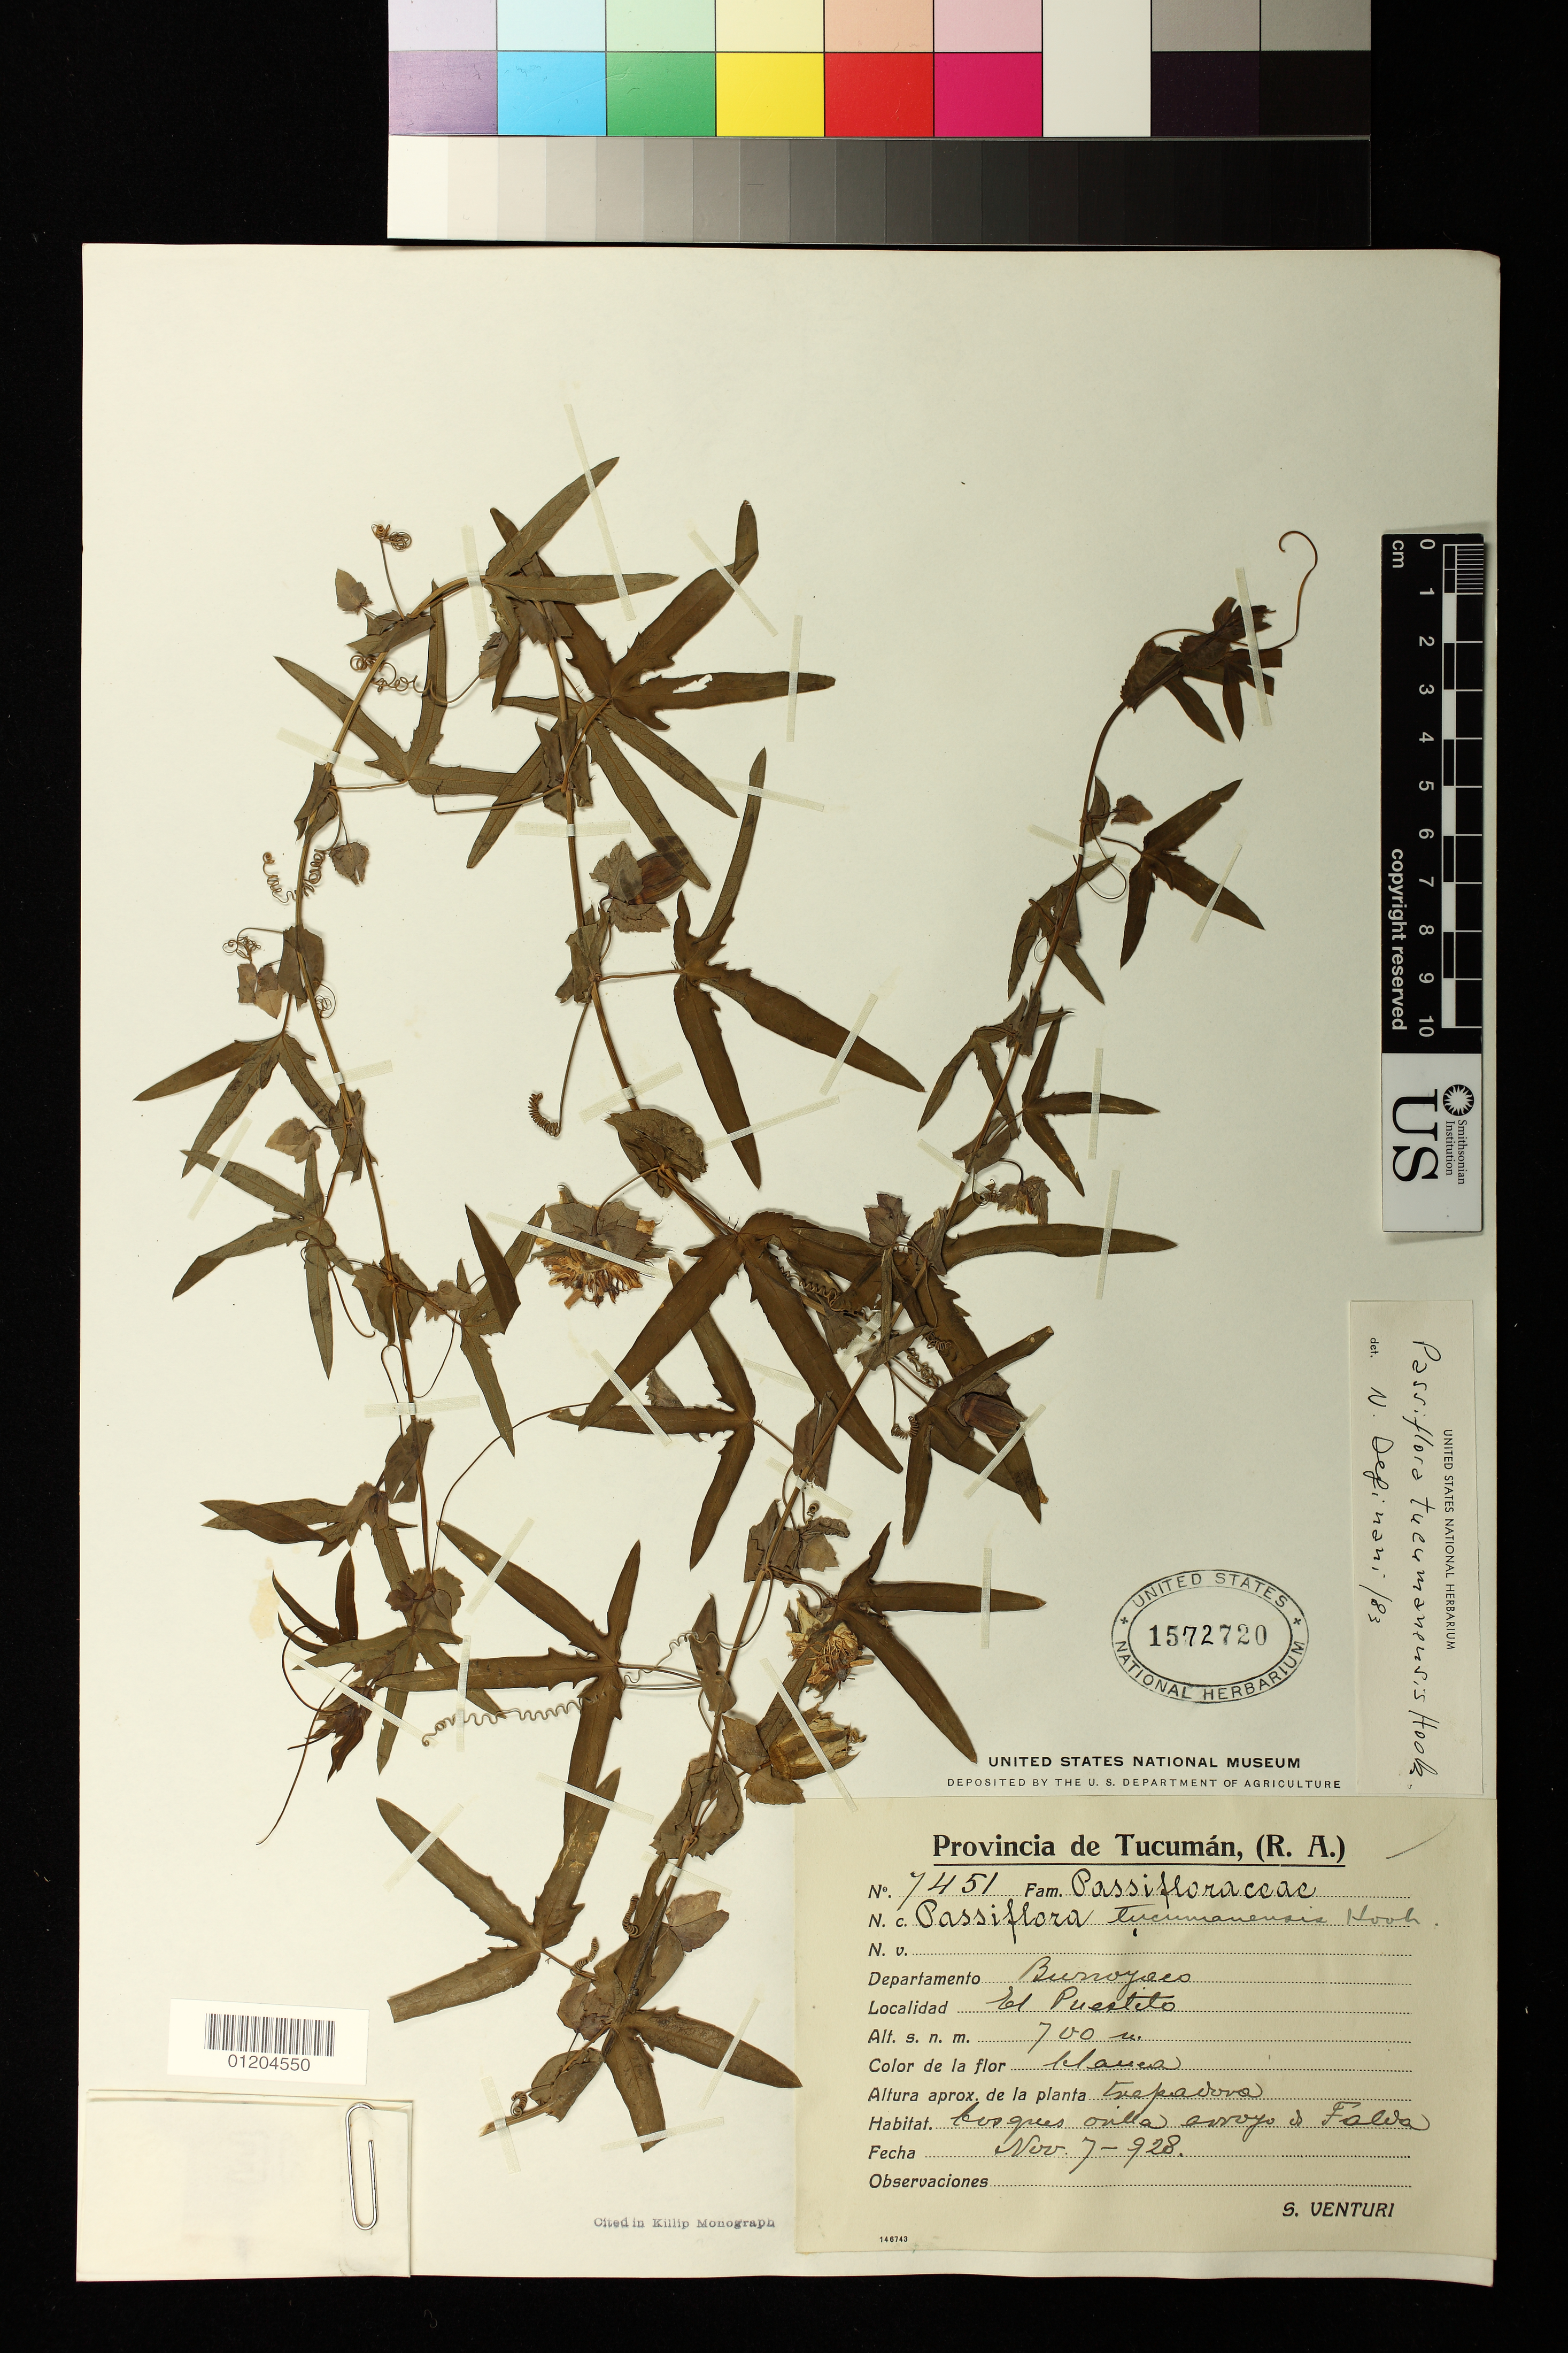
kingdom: Plantae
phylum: Tracheophyta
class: Magnoliopsida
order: Malpighiales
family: Passifloraceae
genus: Passiflora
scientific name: Passiflora tucumanensis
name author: Hook.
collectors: S. Venturi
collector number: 7451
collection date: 1928-11-07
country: Argentina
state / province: Tucuman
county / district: Burruyacu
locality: El Puestito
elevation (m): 700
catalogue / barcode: US 1572720